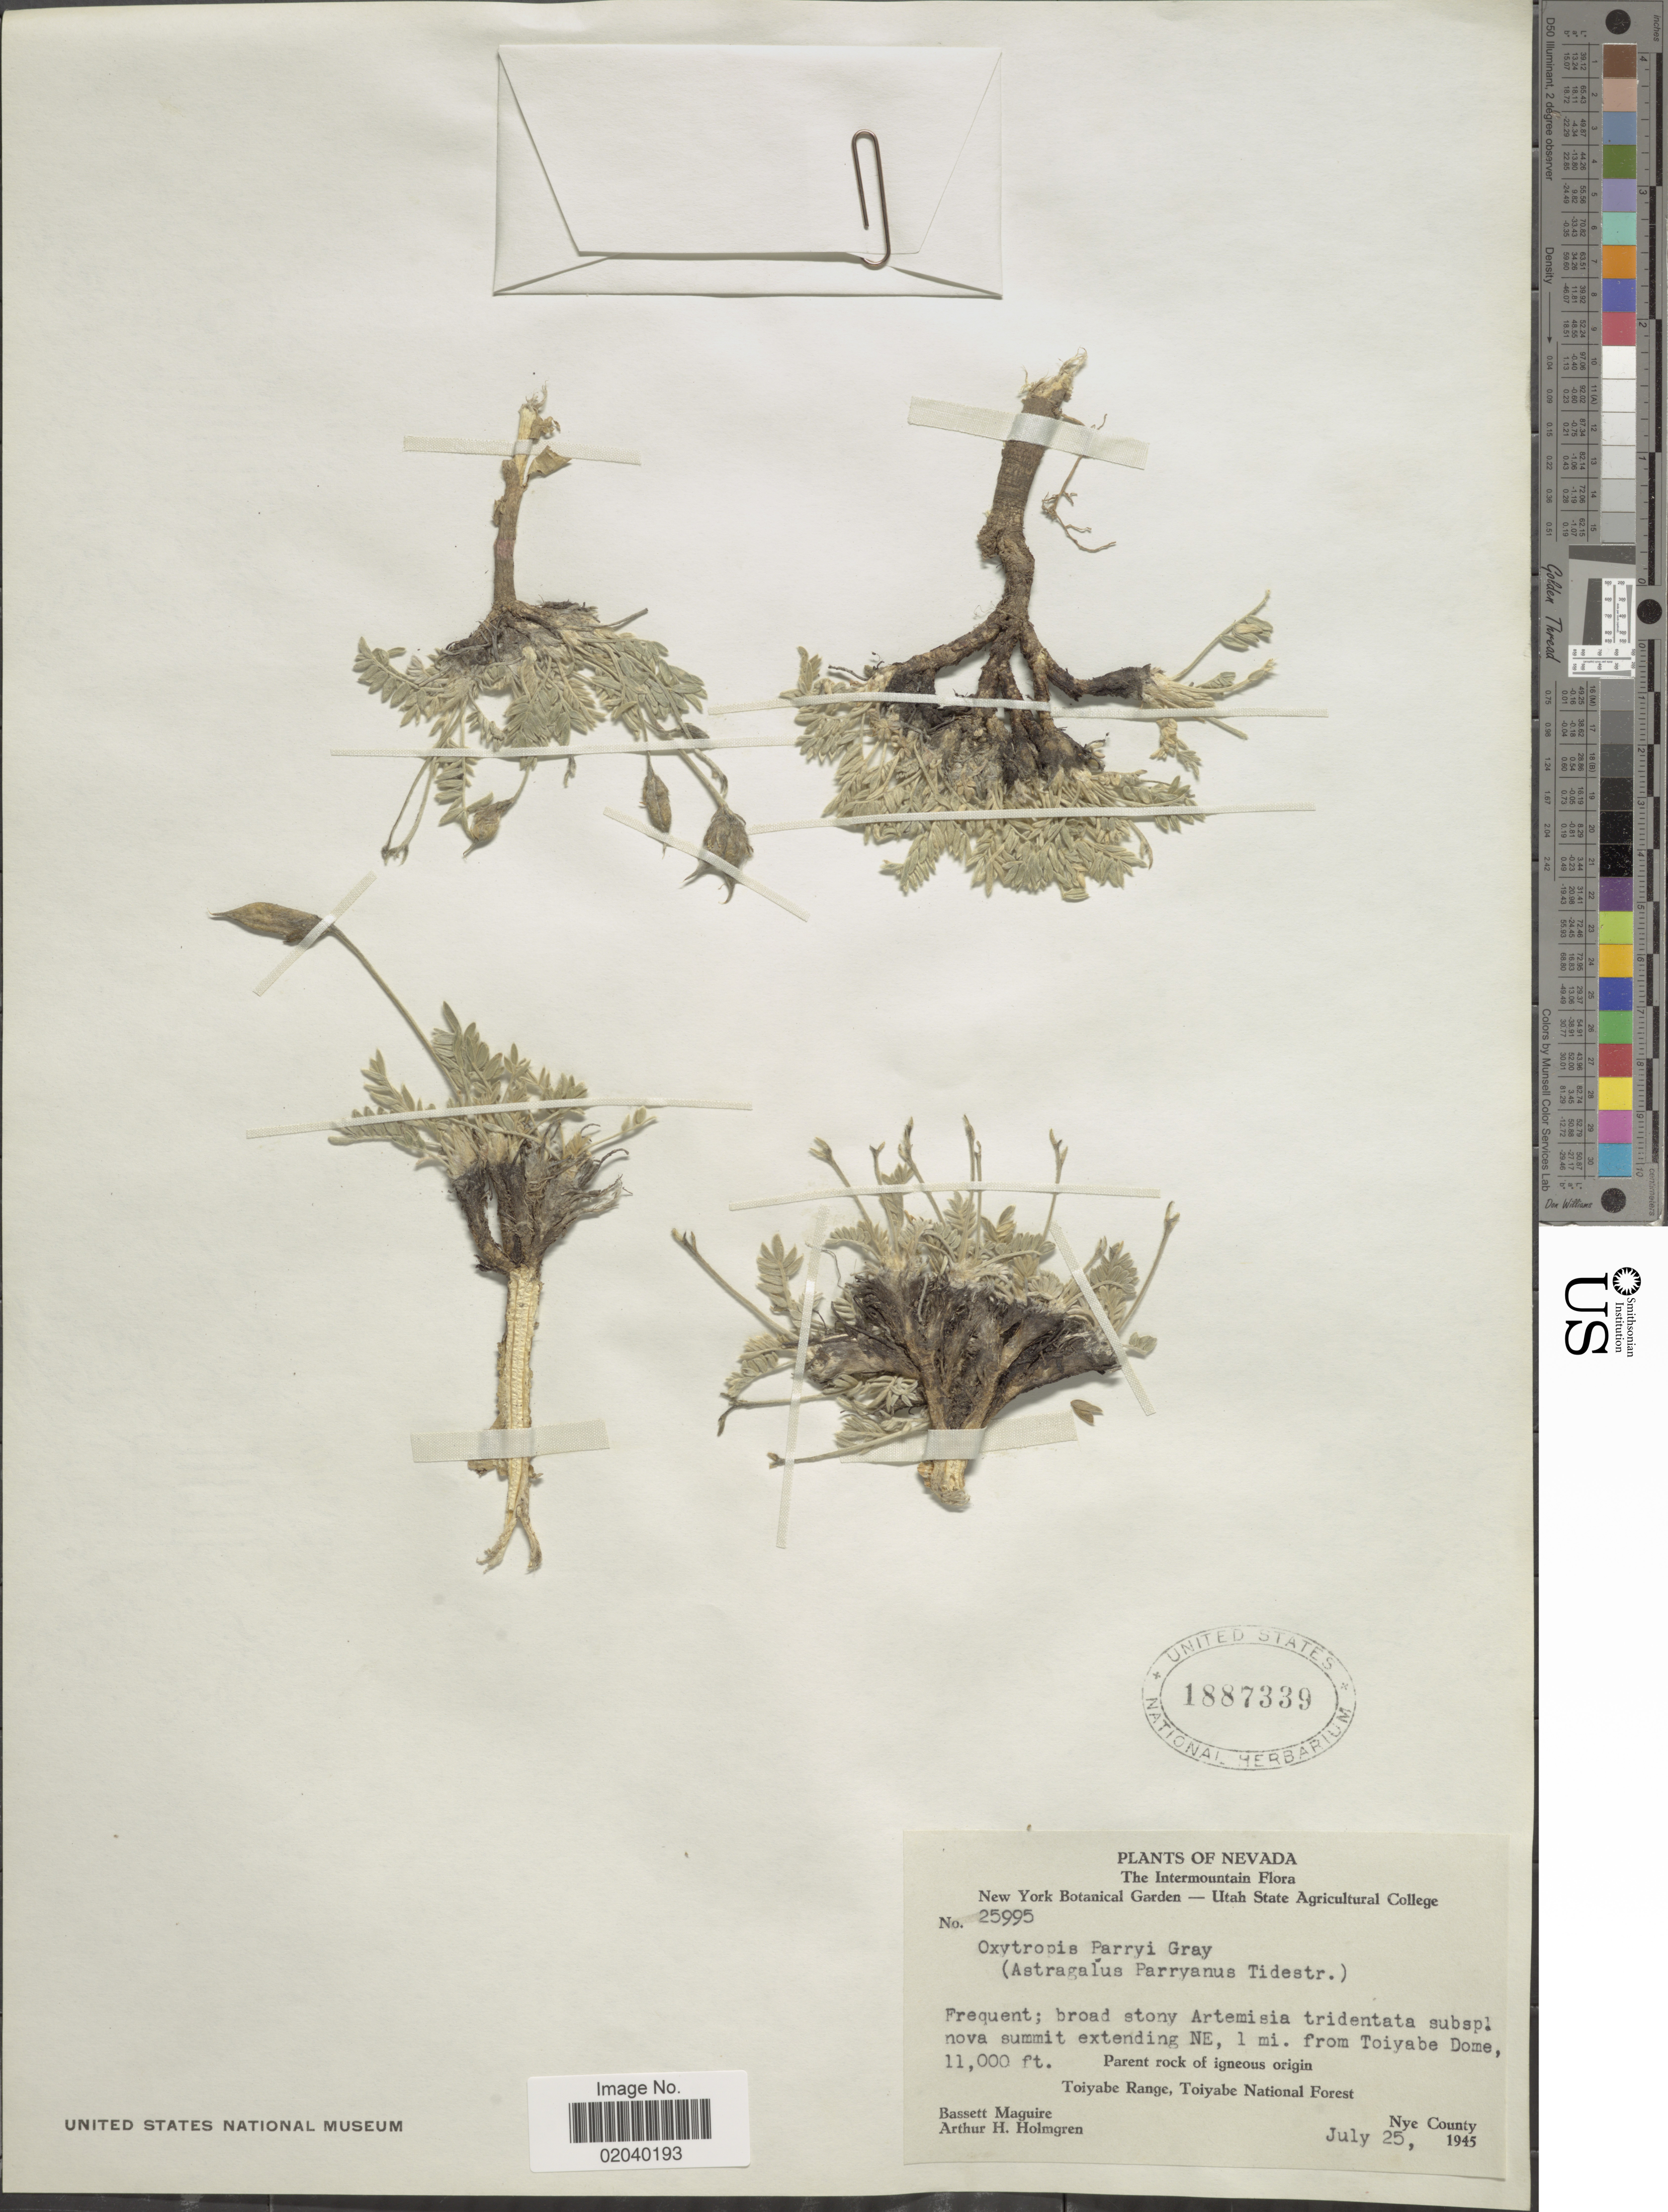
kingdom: Plantae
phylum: Tracheophyta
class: Magnoliopsida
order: Fabales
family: Fabaceae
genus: Oxytropis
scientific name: Oxytropis parryi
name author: A. Gray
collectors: B. Maguire & A. H. Holmgren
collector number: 25995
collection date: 1945-07-25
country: United States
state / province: Nevada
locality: The Intermountain, nova summit extending NE, 1 mi from Toiyabe Dome, Parent rock of igneous origin Toiyabe Range, Toiyabe National Forest, Nye County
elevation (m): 3353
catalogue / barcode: US 1887339